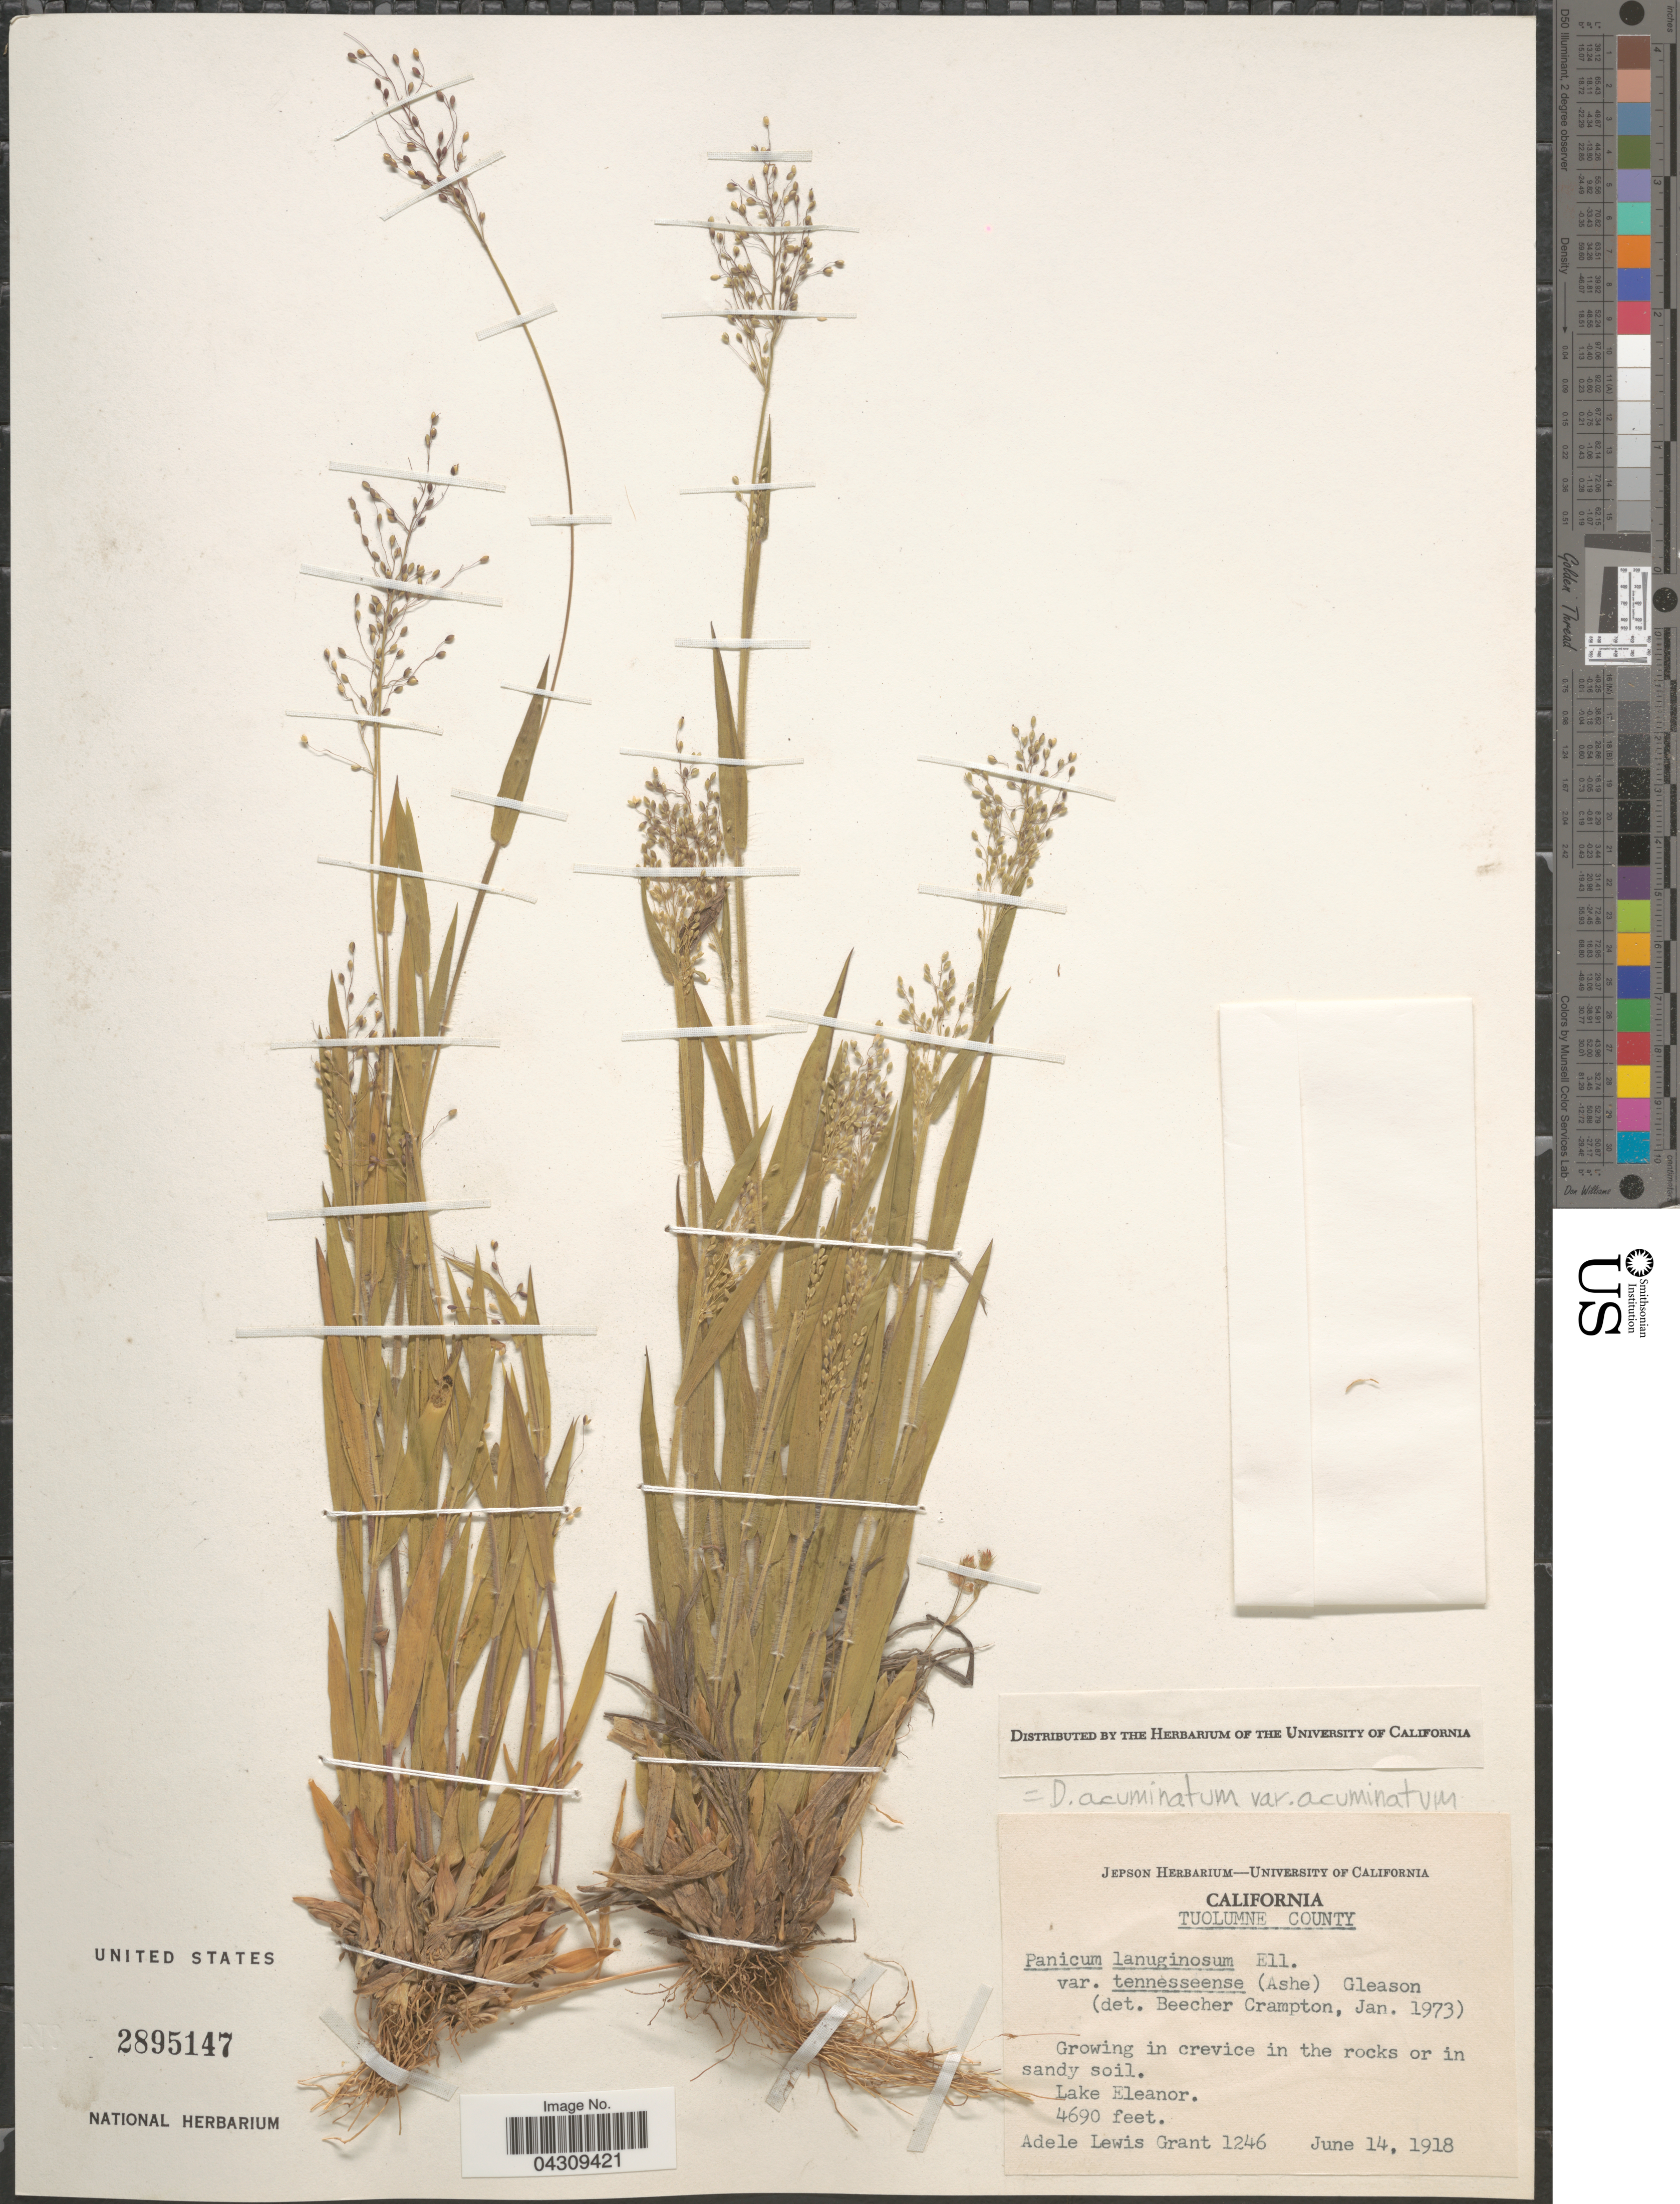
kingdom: Plantae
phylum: Tracheophyta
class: Liliopsida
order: Poales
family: Poaceae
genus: Dichanthelium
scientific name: Dichanthelium acuminatum var. acuminatum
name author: (Sw.) Gould & C.A. Clark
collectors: A. L. Grant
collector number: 1246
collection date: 1918-06-14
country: United States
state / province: California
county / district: Tuolumne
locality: Tuolumne County. Lake Eleanor.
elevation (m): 1430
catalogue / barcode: US 2895147